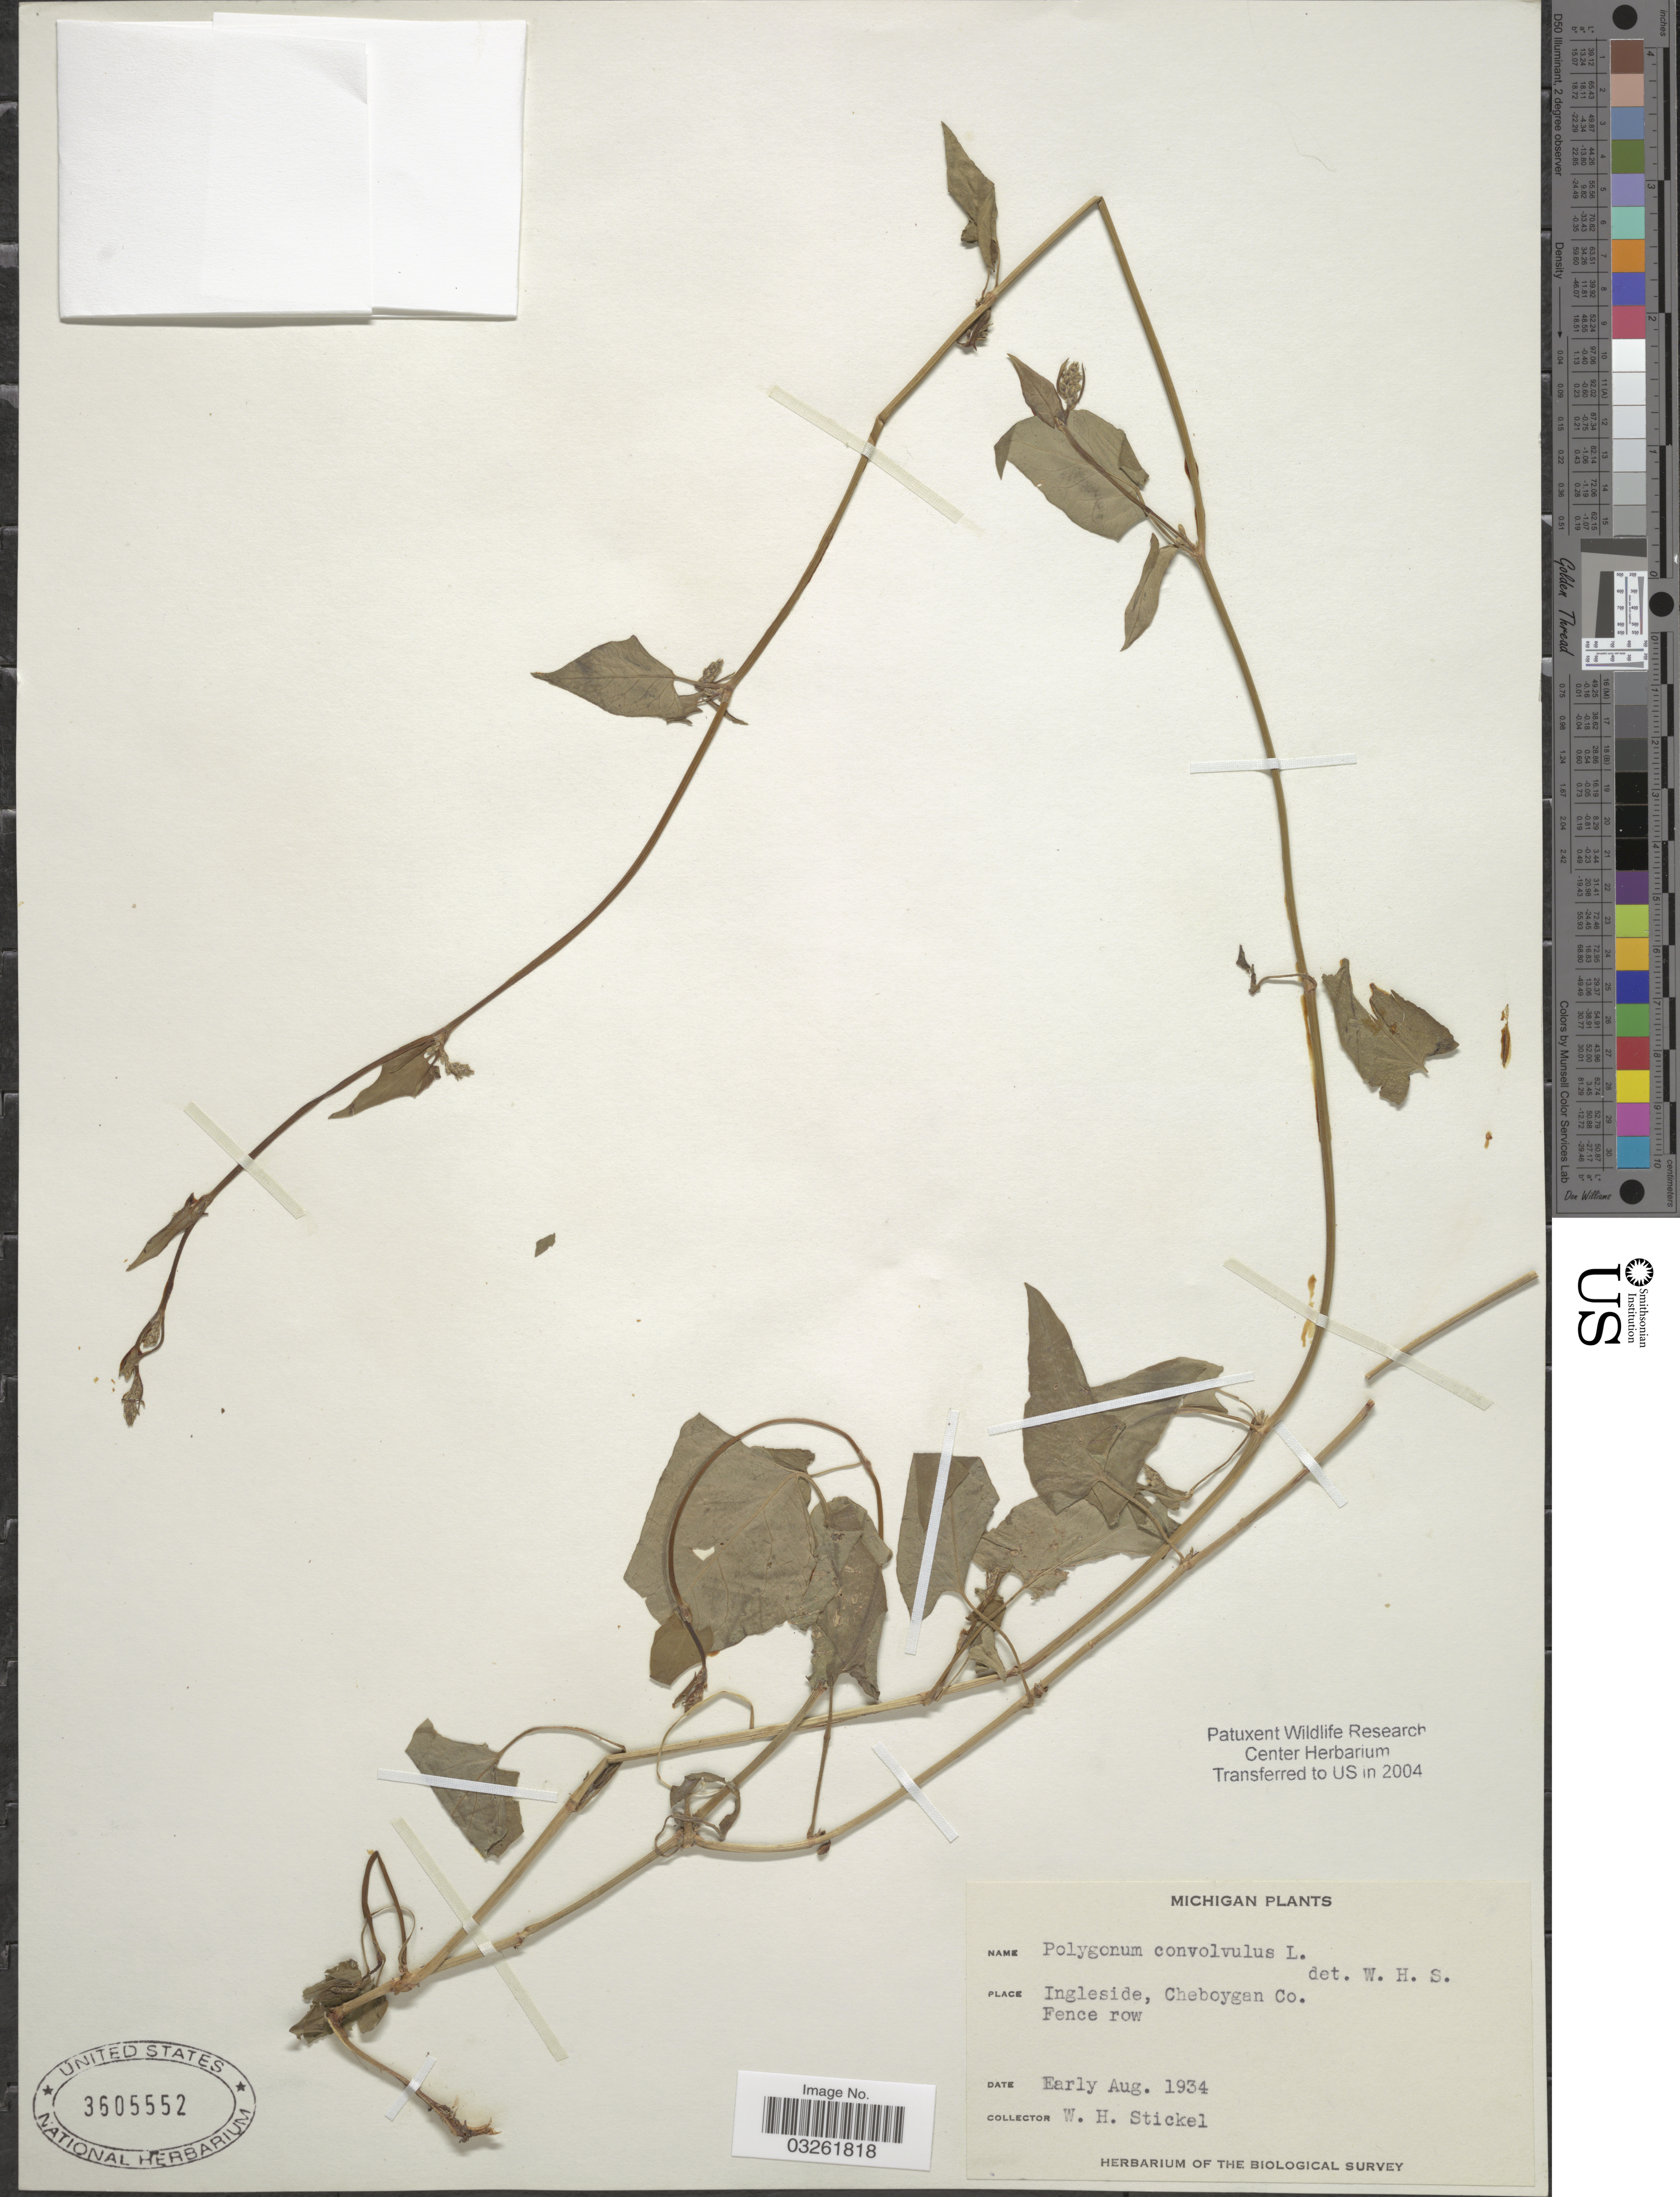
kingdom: Plantae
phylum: Tracheophyta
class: Magnoliopsida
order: Caryophyllales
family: Polygonaceae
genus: Fallopia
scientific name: Fallopia convolvulus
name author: (L.) Á. Löve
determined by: Strong, Mark T., (BOT), Smithsonian Institution - National Museum of Natural History (UNITED STATES)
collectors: W. Stickel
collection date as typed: Early Aug. 1934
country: United States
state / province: Michigan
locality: Ingleside, Cheboygan Co.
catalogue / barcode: US 3605552